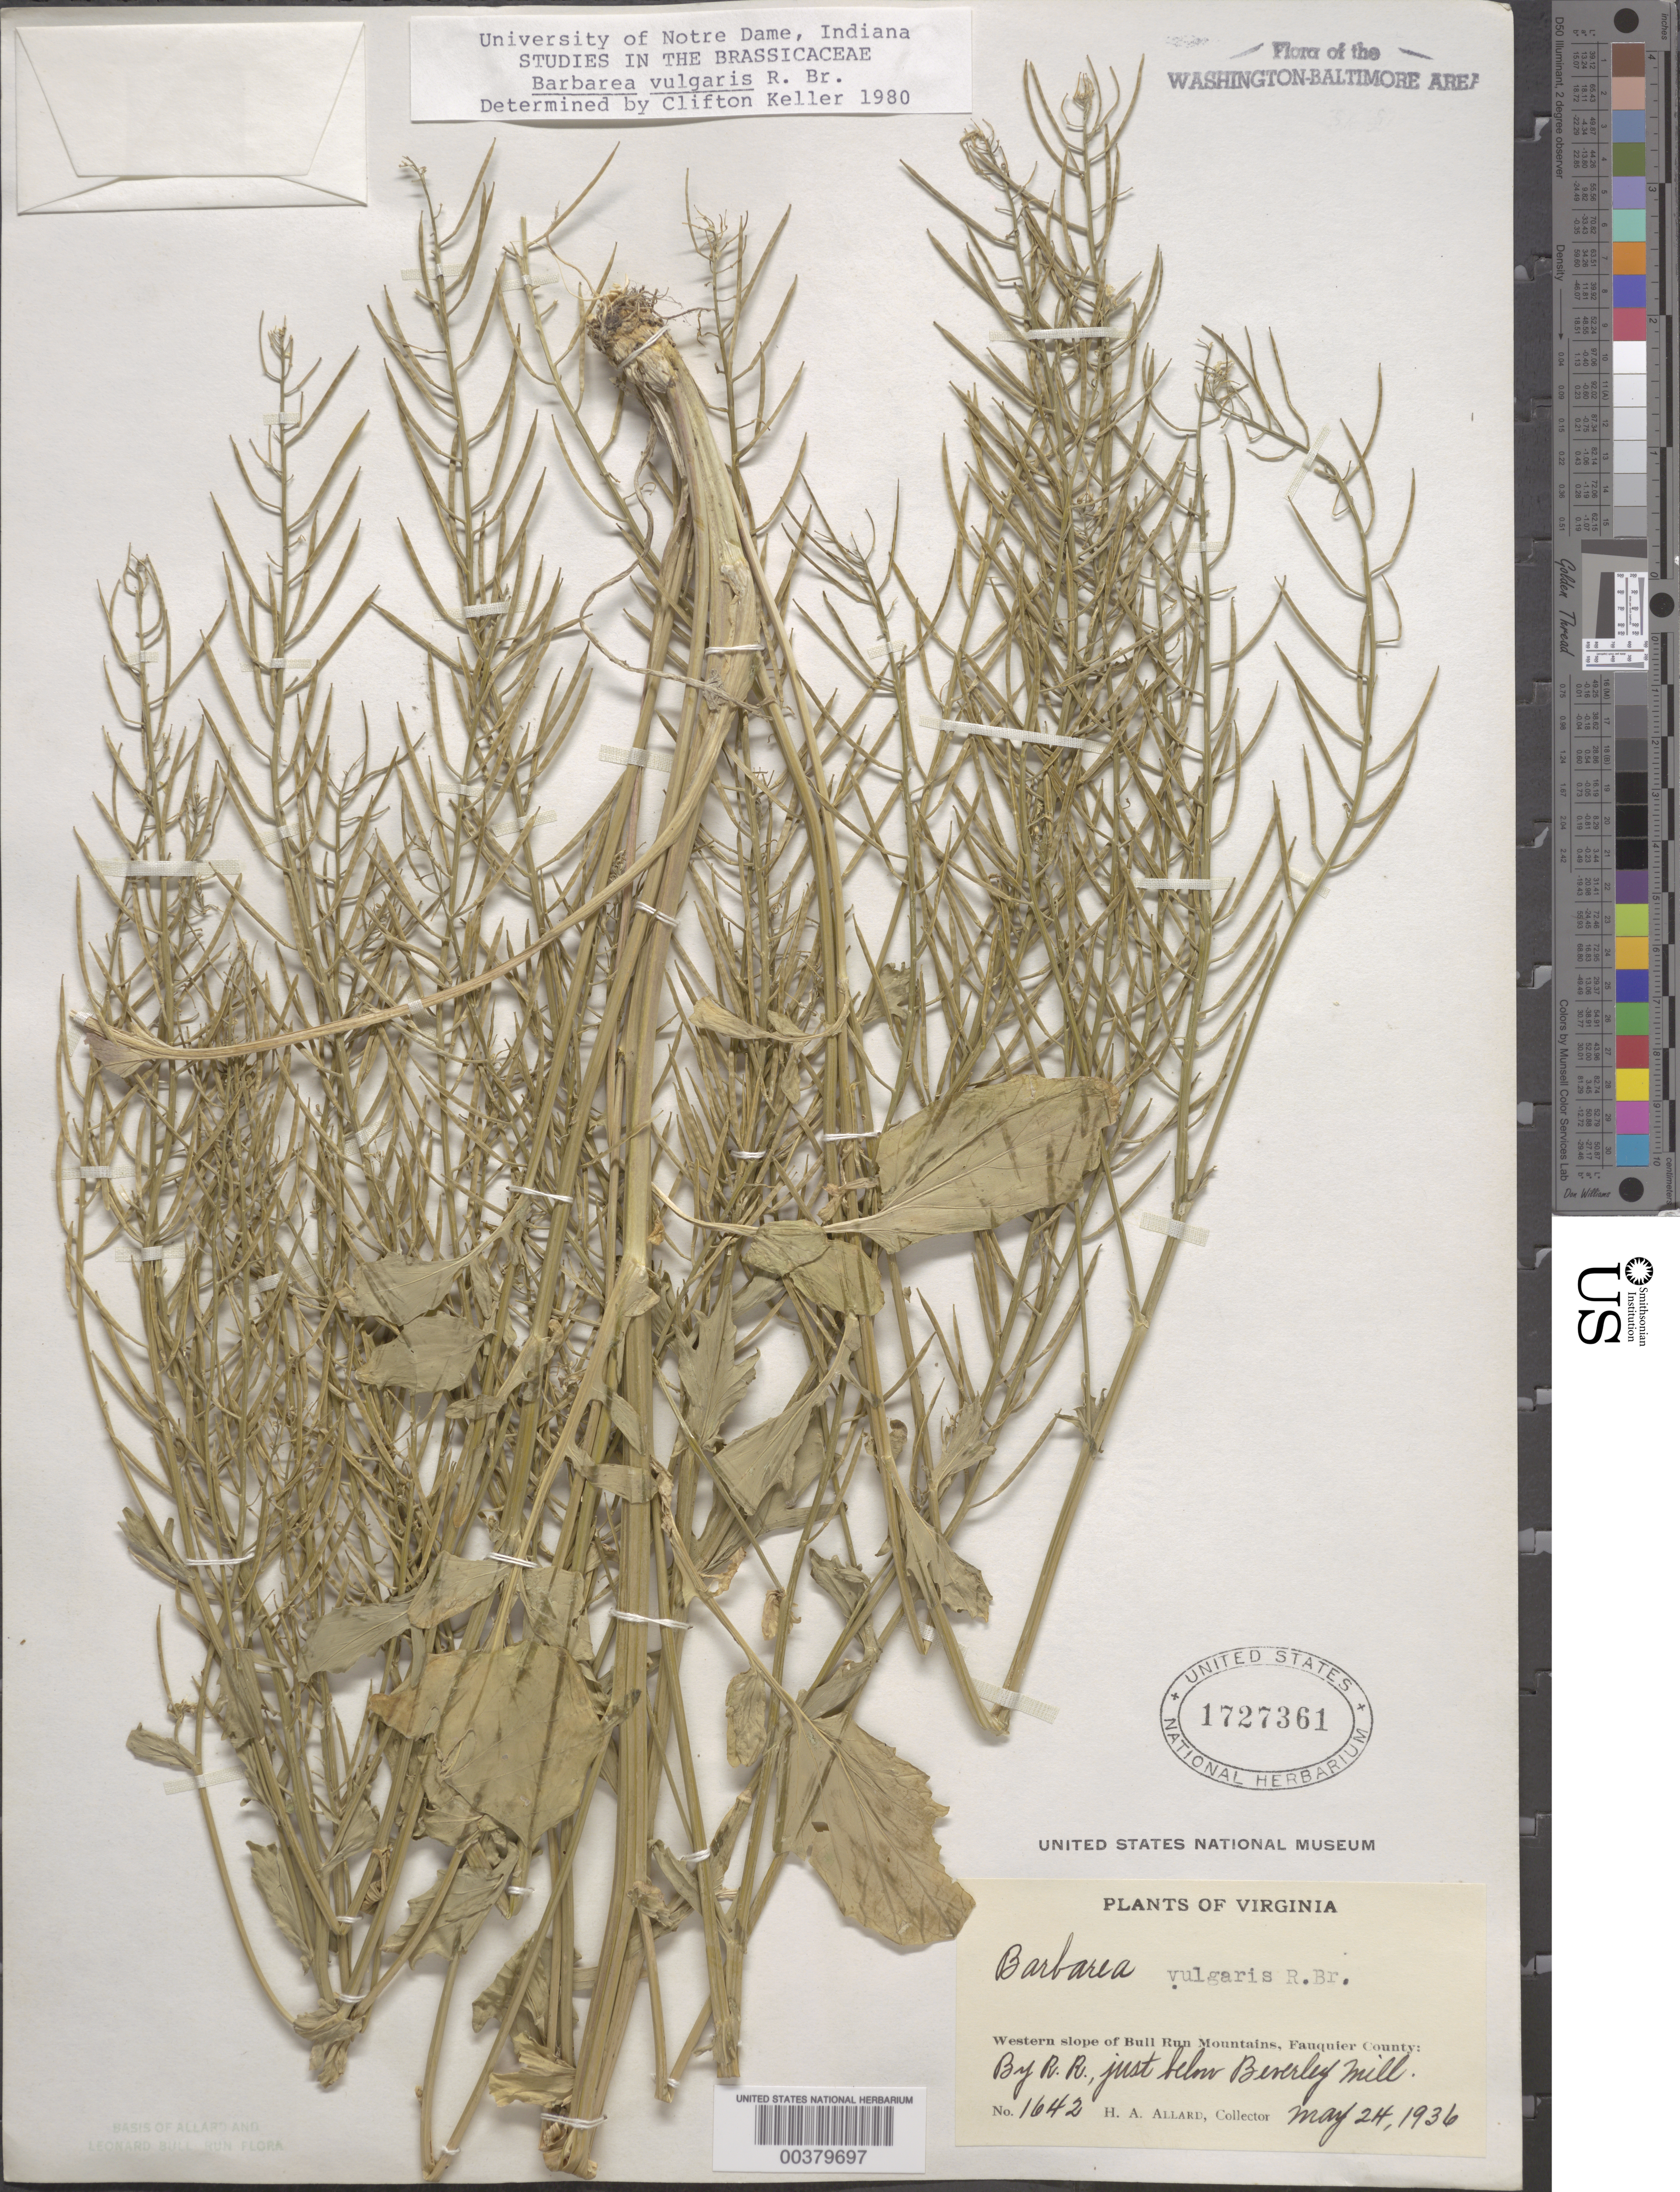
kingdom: Plantae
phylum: Tracheophyta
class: Magnoliopsida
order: Brassicales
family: Brassicaceae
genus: Barbarea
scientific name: Barbarea vulgaris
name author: W.T. Aiton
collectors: H. A. Allard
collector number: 1642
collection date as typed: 24 May 1936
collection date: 1936-05-24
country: United States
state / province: Virginia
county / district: Fauquier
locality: Below Beverley Mill, Railroad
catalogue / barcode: US 1727361